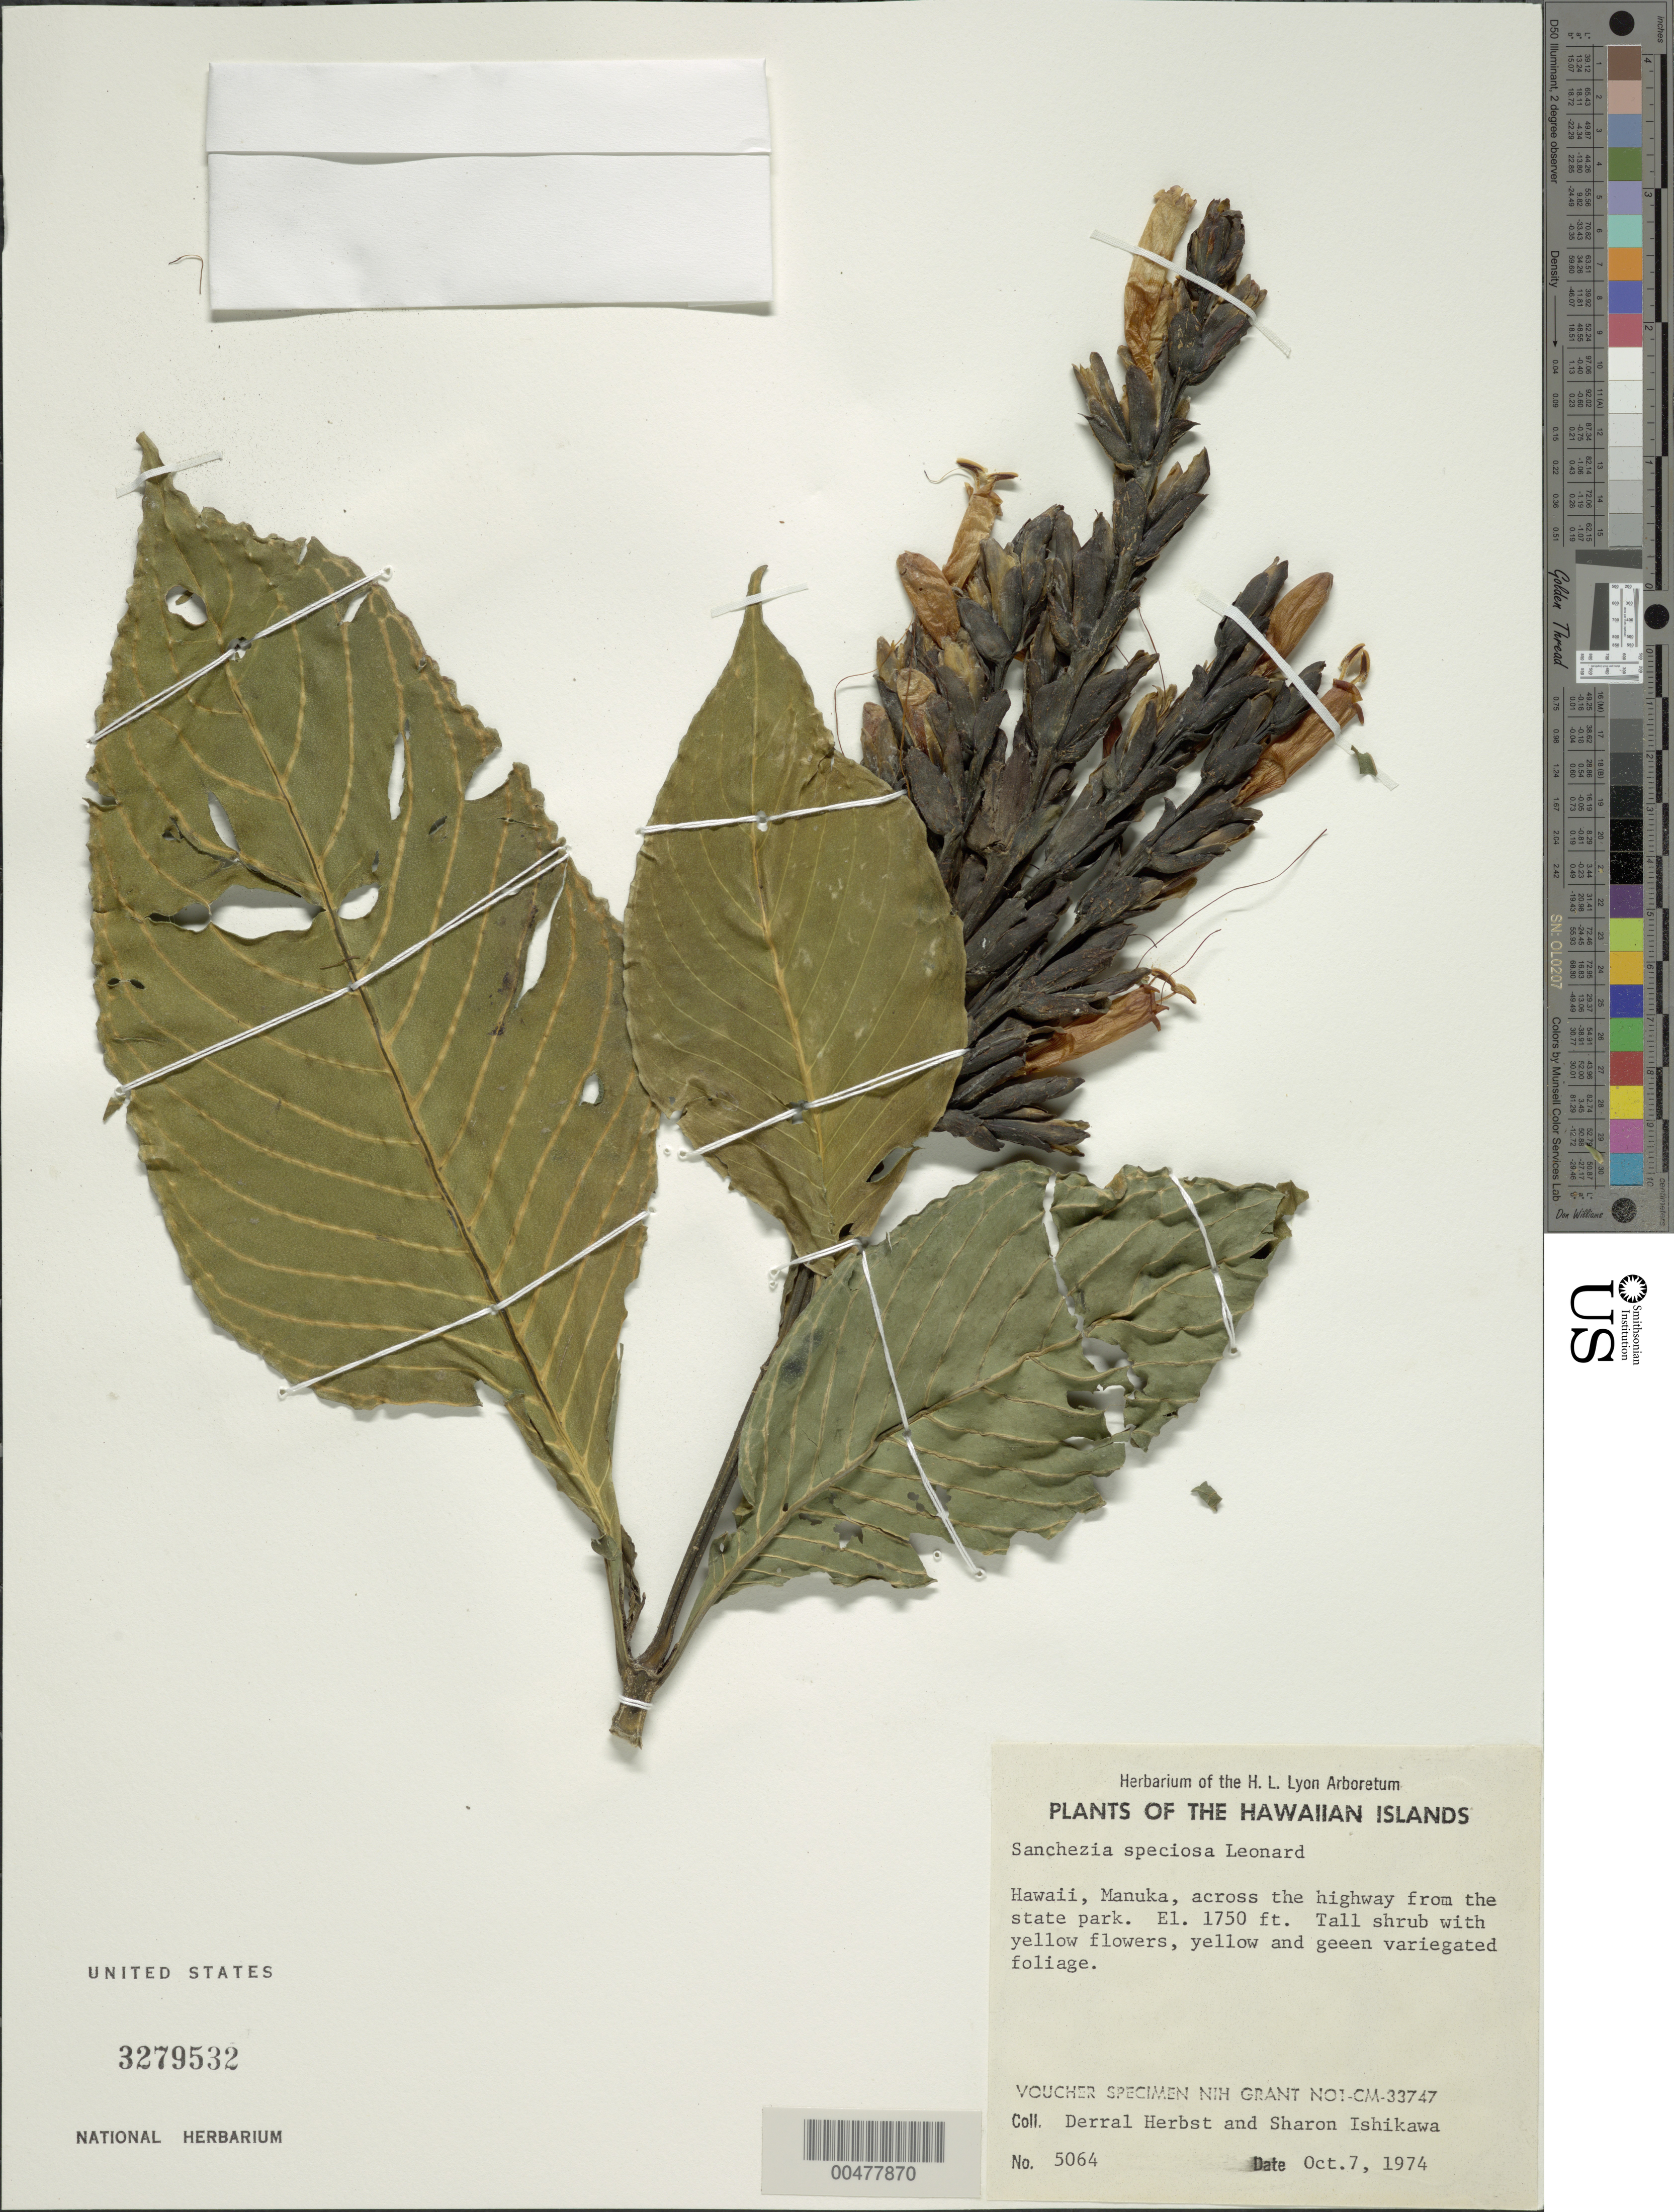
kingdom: Plantae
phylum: Tracheophyta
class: Magnoliopsida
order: Lamiales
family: Acanthaceae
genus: Sanchezia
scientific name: Sanchezia parvibracteata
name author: Sprague & Hutch.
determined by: Azevedo, Igor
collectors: D. R. Herbst & S. Ishikawa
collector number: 5064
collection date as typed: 7 Oct 1974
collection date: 1974-10-07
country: United States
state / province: Hawaii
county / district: Hawaii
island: Hawaii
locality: Manuka, across the hwy from the state park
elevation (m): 533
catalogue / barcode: US 3279532